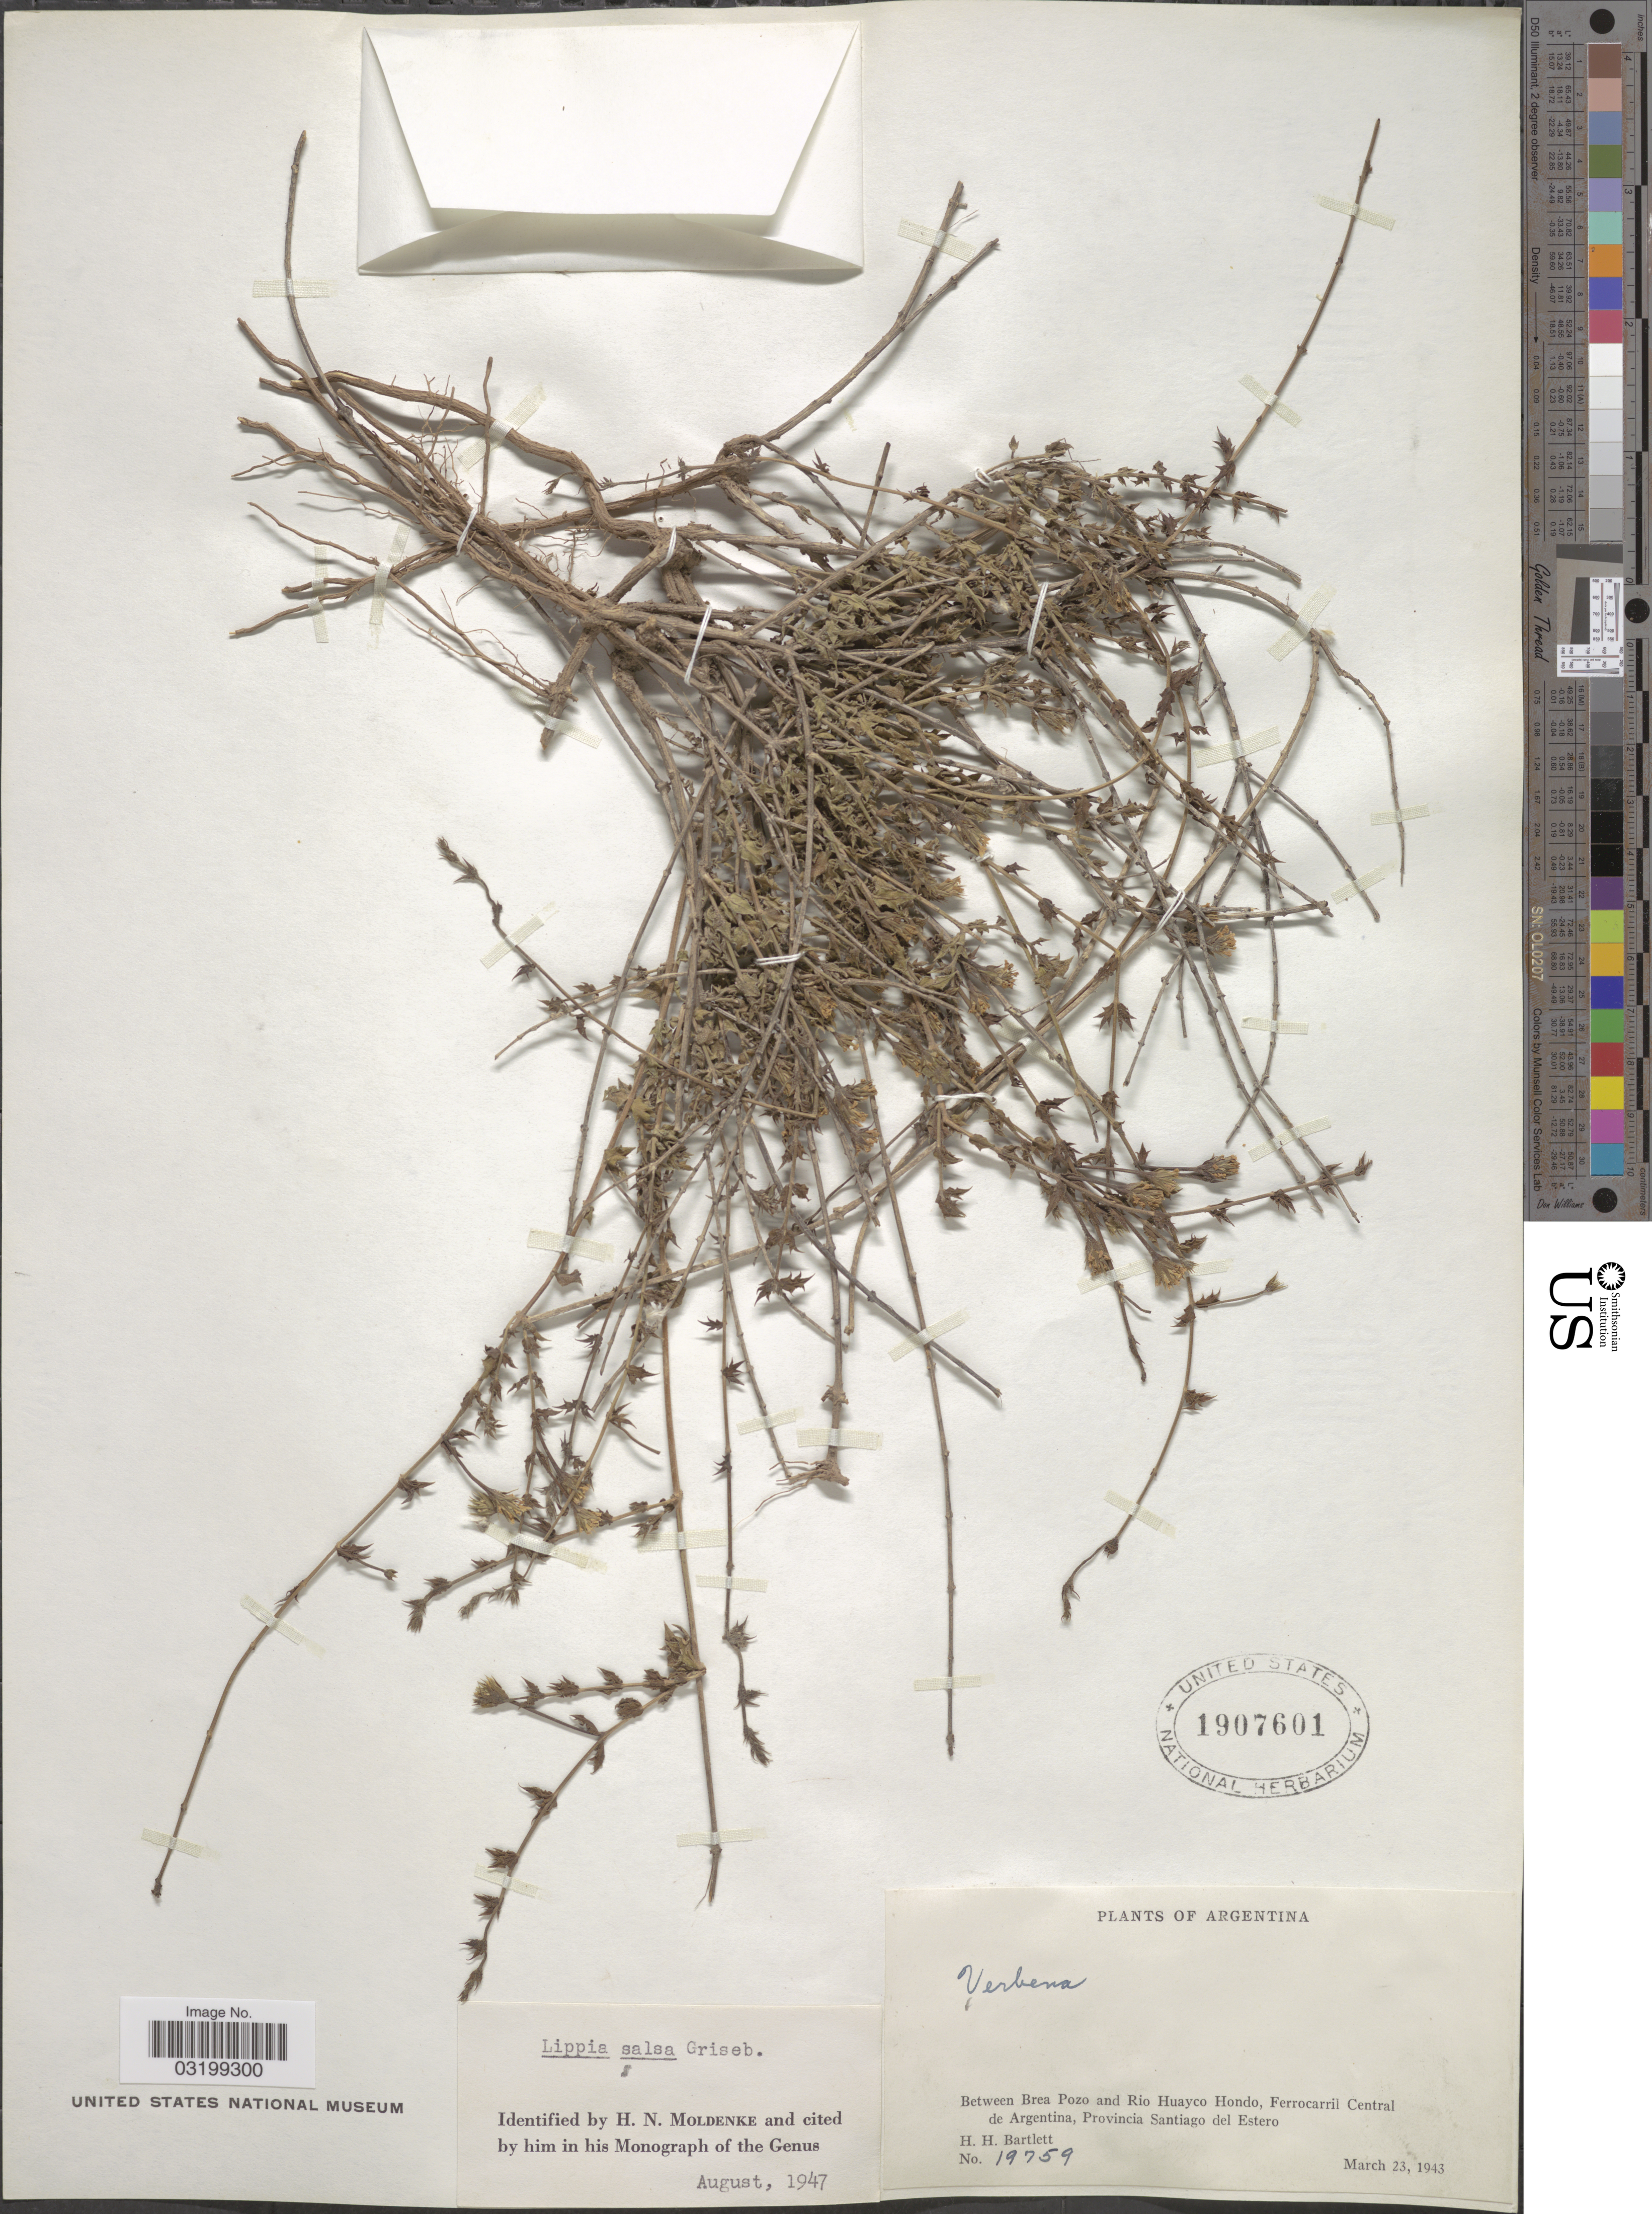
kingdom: Plantae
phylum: Tracheophyta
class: Magnoliopsida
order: Lamiales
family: Verbenaceae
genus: Lippia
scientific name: Lippia salsa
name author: Griseb.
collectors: H. H. Bartlett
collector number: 19759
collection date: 1943-03-23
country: Argentina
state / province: Santiago del Estero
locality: Between Brea Pozo and Rio Huayco Hondo, Ferrocarril Central de Argentina.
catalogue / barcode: US 1907601